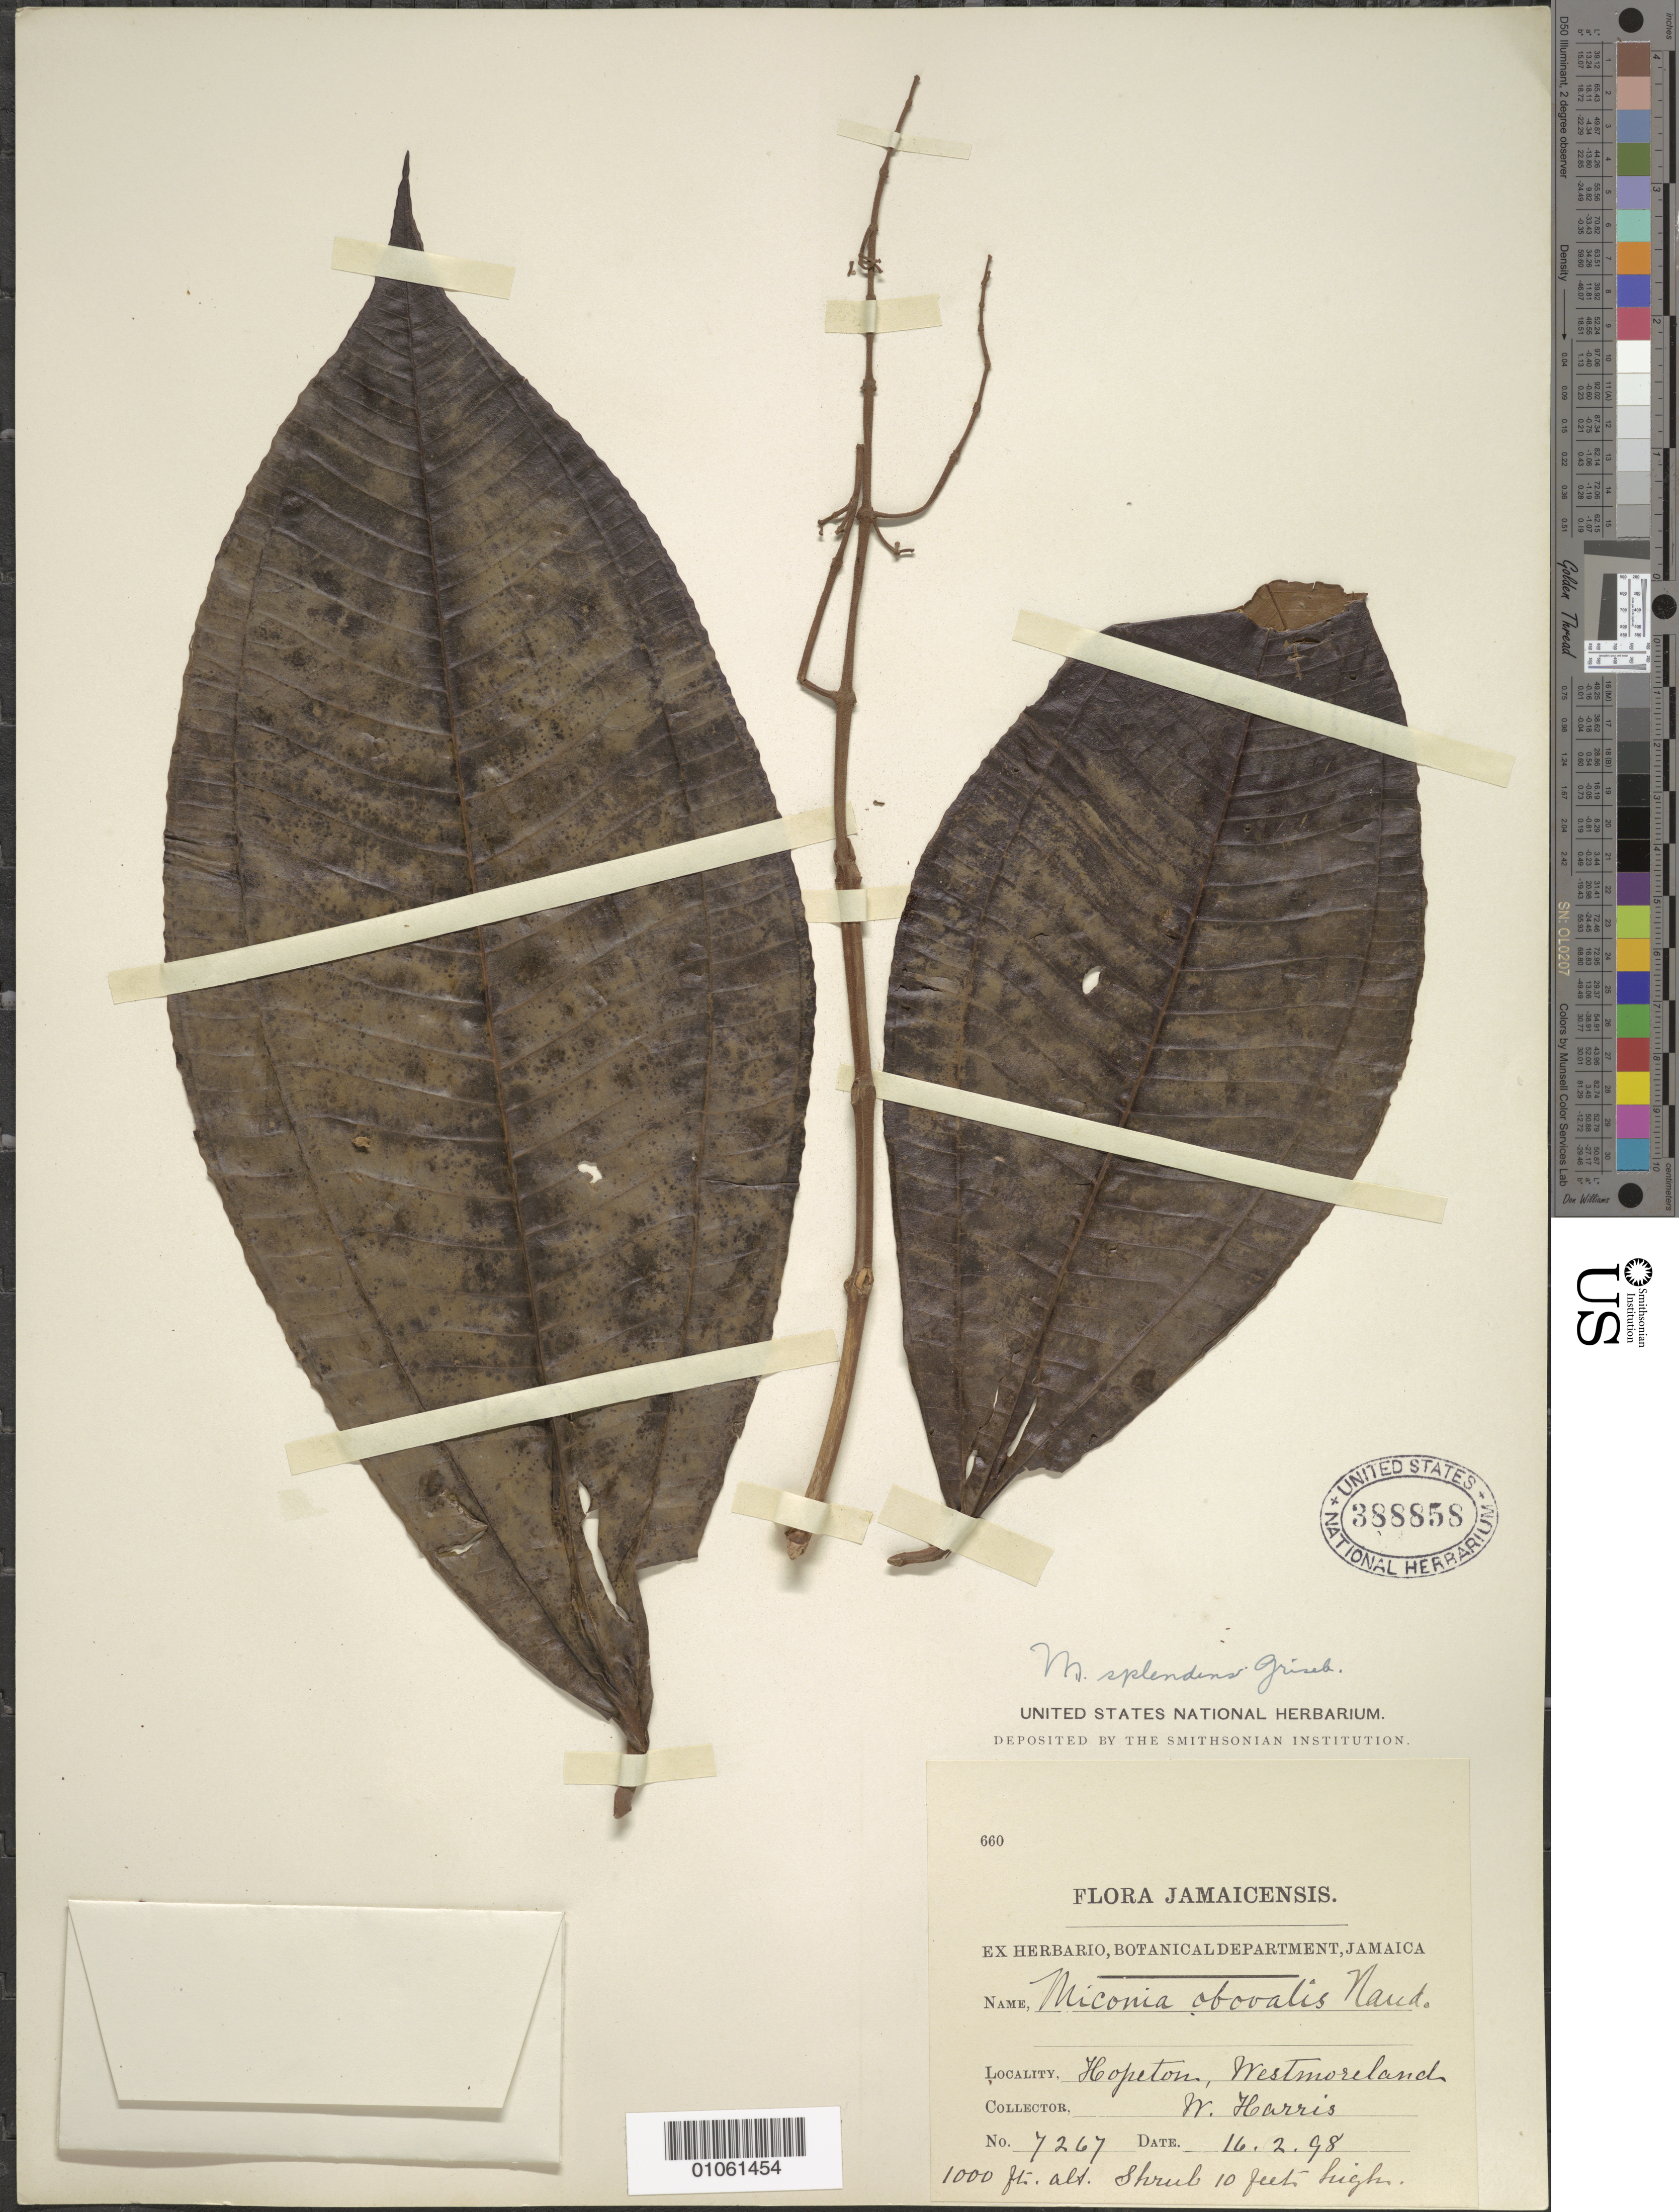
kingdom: Plantae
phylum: Tracheophyta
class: Magnoliopsida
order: Myrtales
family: Melastomataceae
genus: Miconia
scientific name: Miconia splendens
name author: (Sw.) Griseb.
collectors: W. Harris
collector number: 7267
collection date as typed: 16 Feb 1898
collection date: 1898-02-16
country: Jamaica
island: Jamaica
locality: Hopeton, Westmorland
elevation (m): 305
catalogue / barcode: US 388858